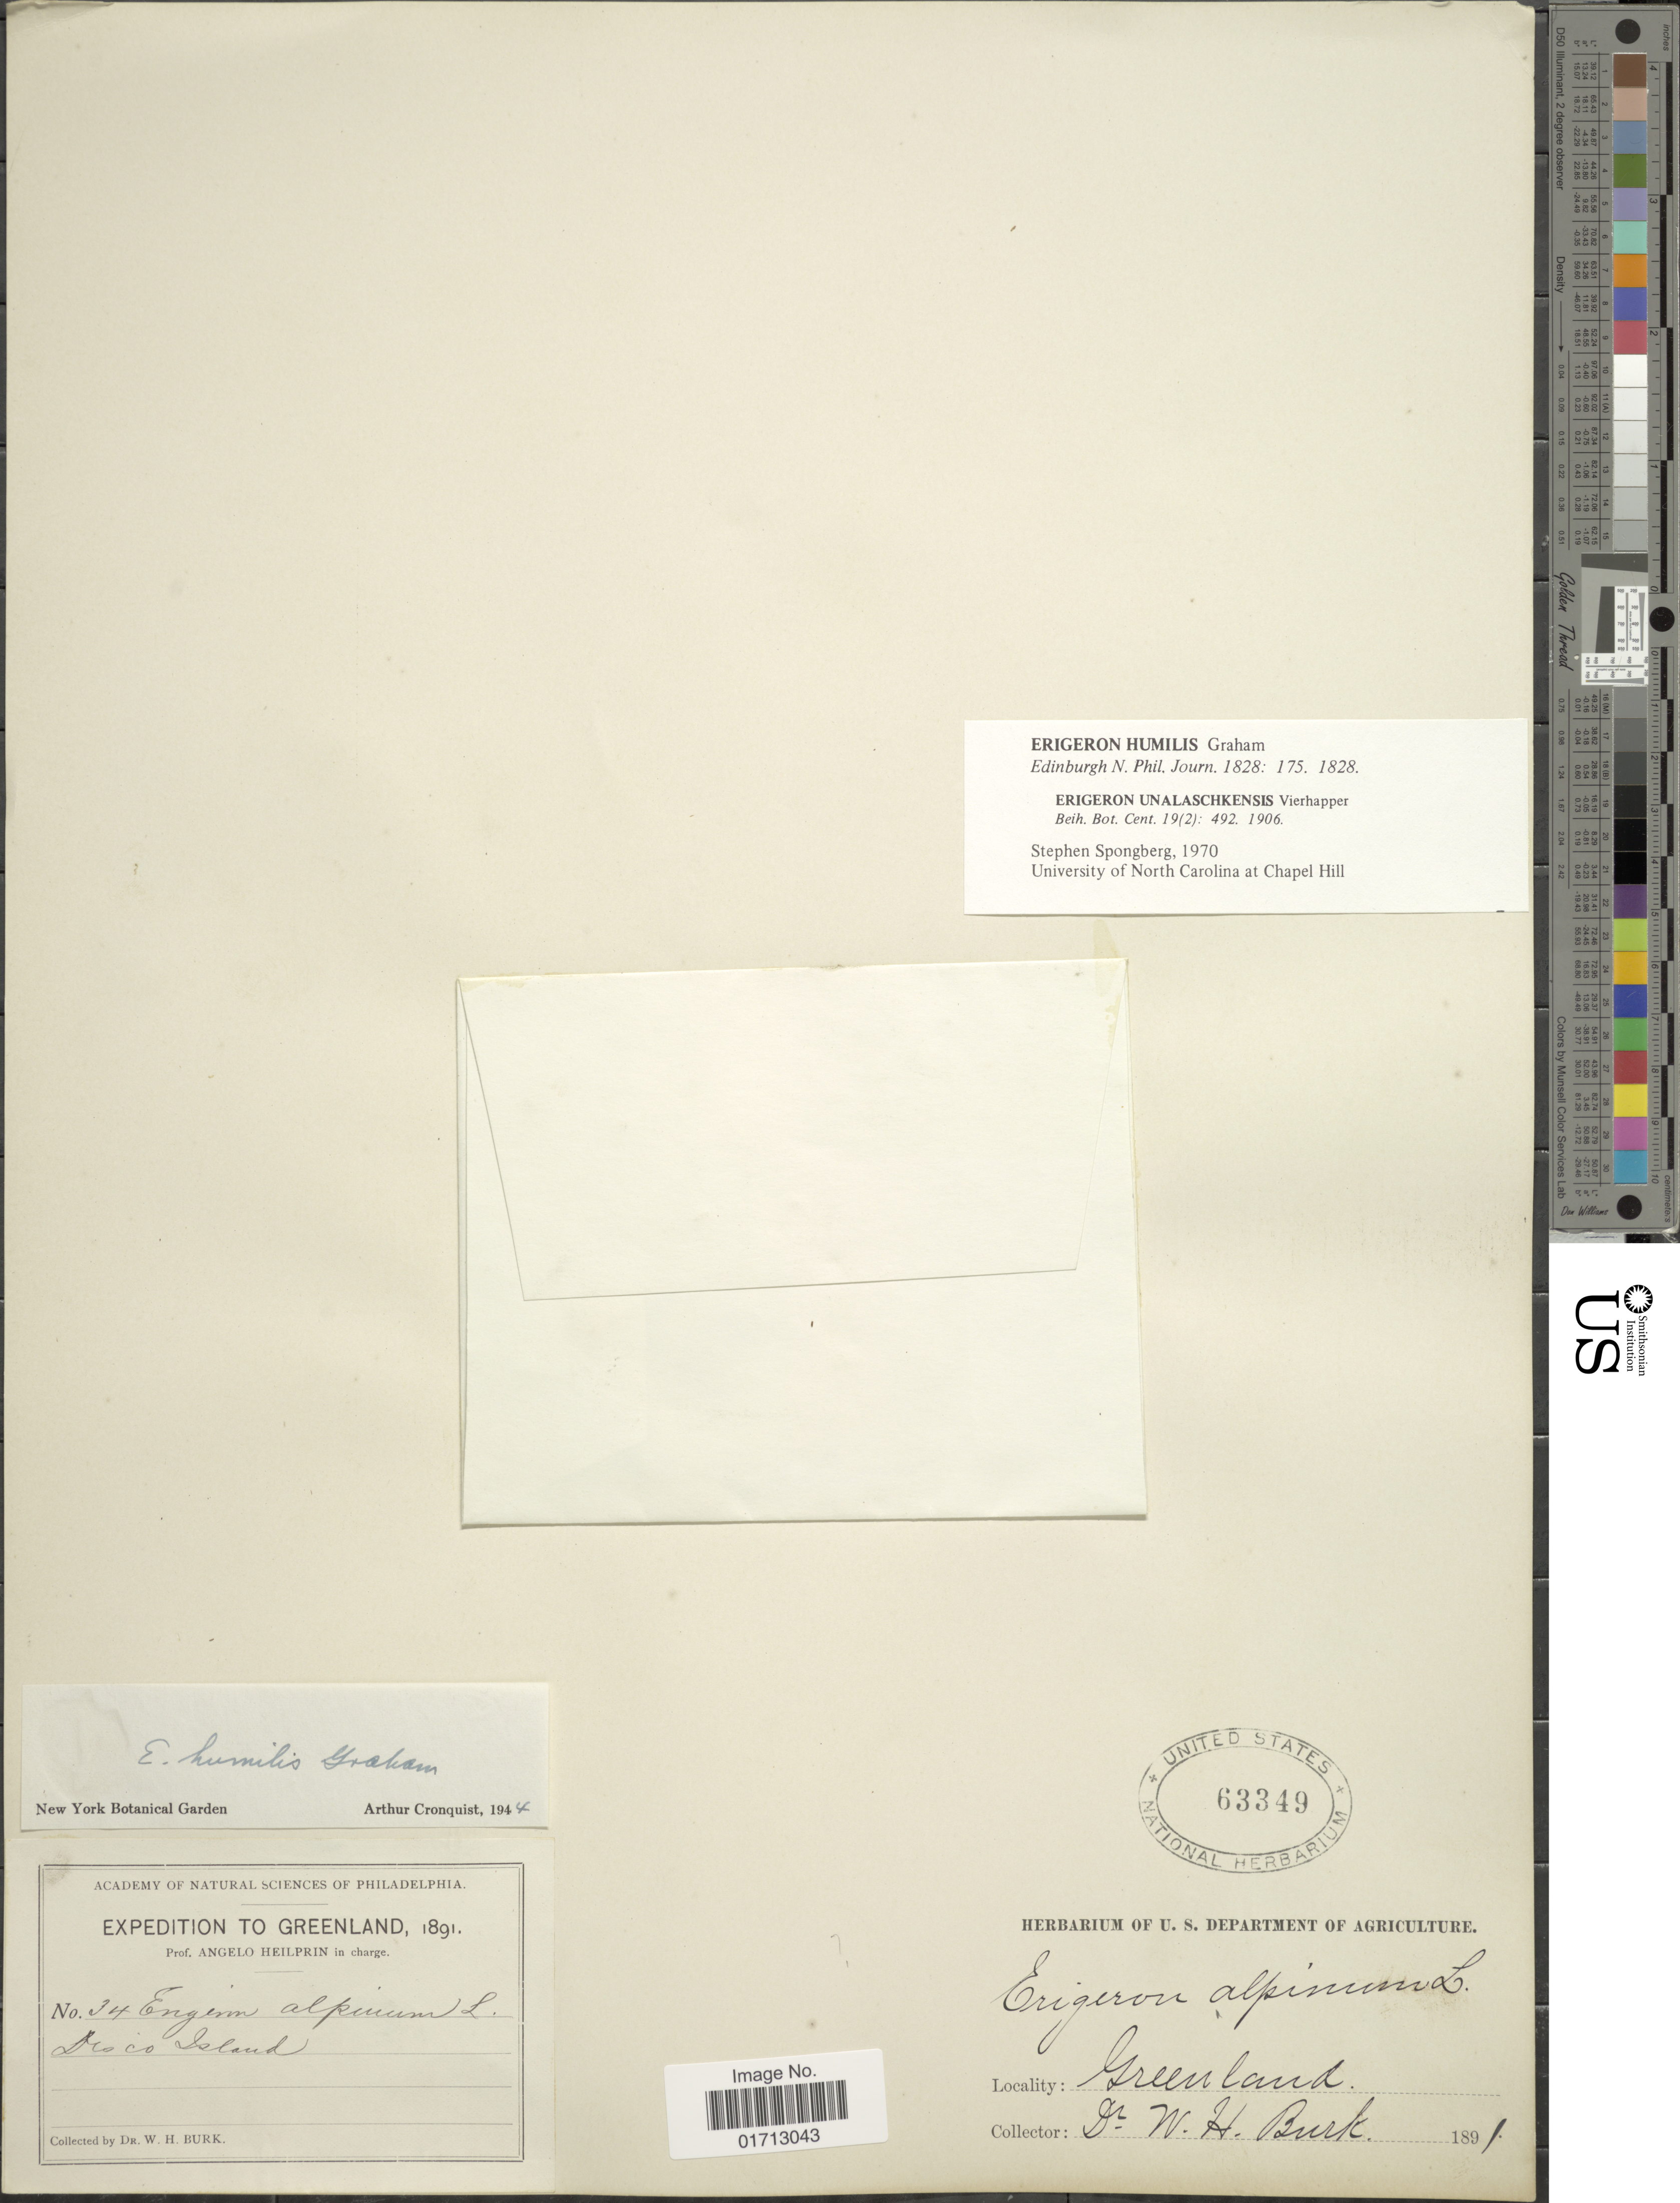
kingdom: Plantae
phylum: Tracheophyta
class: Magnoliopsida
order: Asterales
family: Asteraceae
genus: Erigeron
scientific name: Erigeron humilis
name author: Graham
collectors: W. Burk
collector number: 34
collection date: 1891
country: Greenland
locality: Disco Island.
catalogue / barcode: US 63349